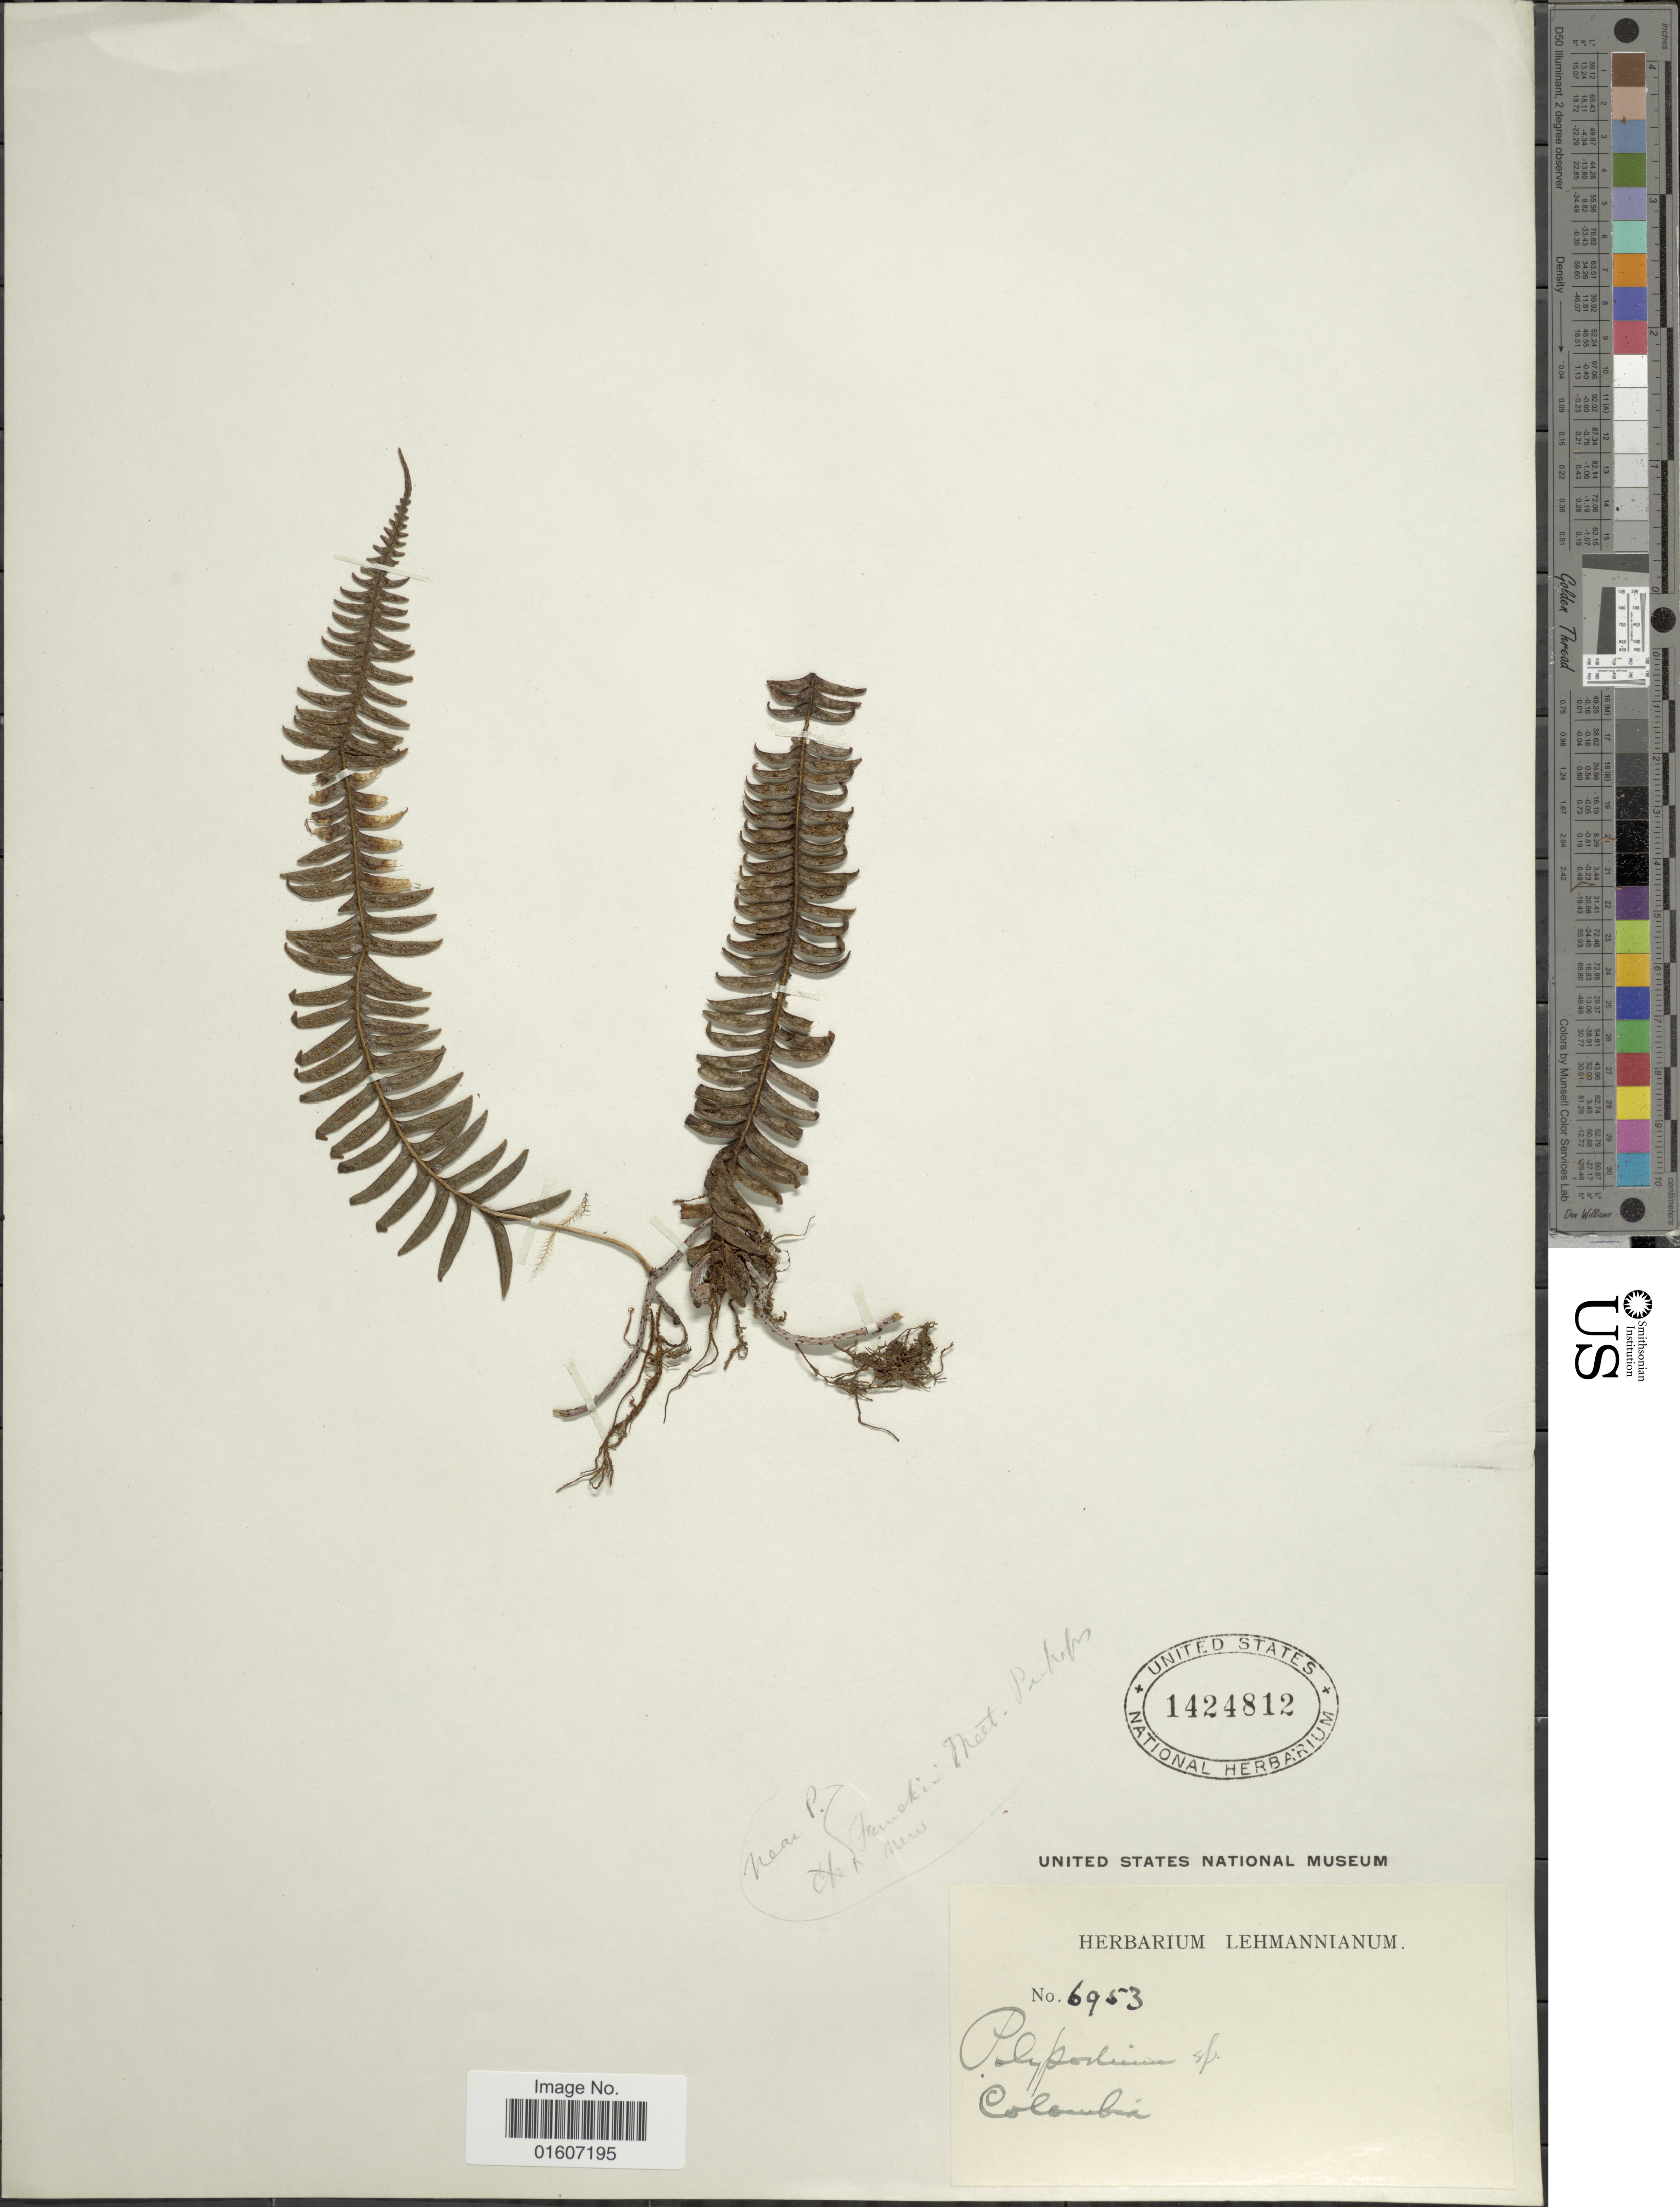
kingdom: Plantae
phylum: Tracheophyta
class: Polypodiopsida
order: Polypodiales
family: Polypodiaceae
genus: Serpocaulon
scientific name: Serpocaulon sp.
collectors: ex herb. Lehmannianum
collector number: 6953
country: Colombia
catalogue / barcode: US 1424812